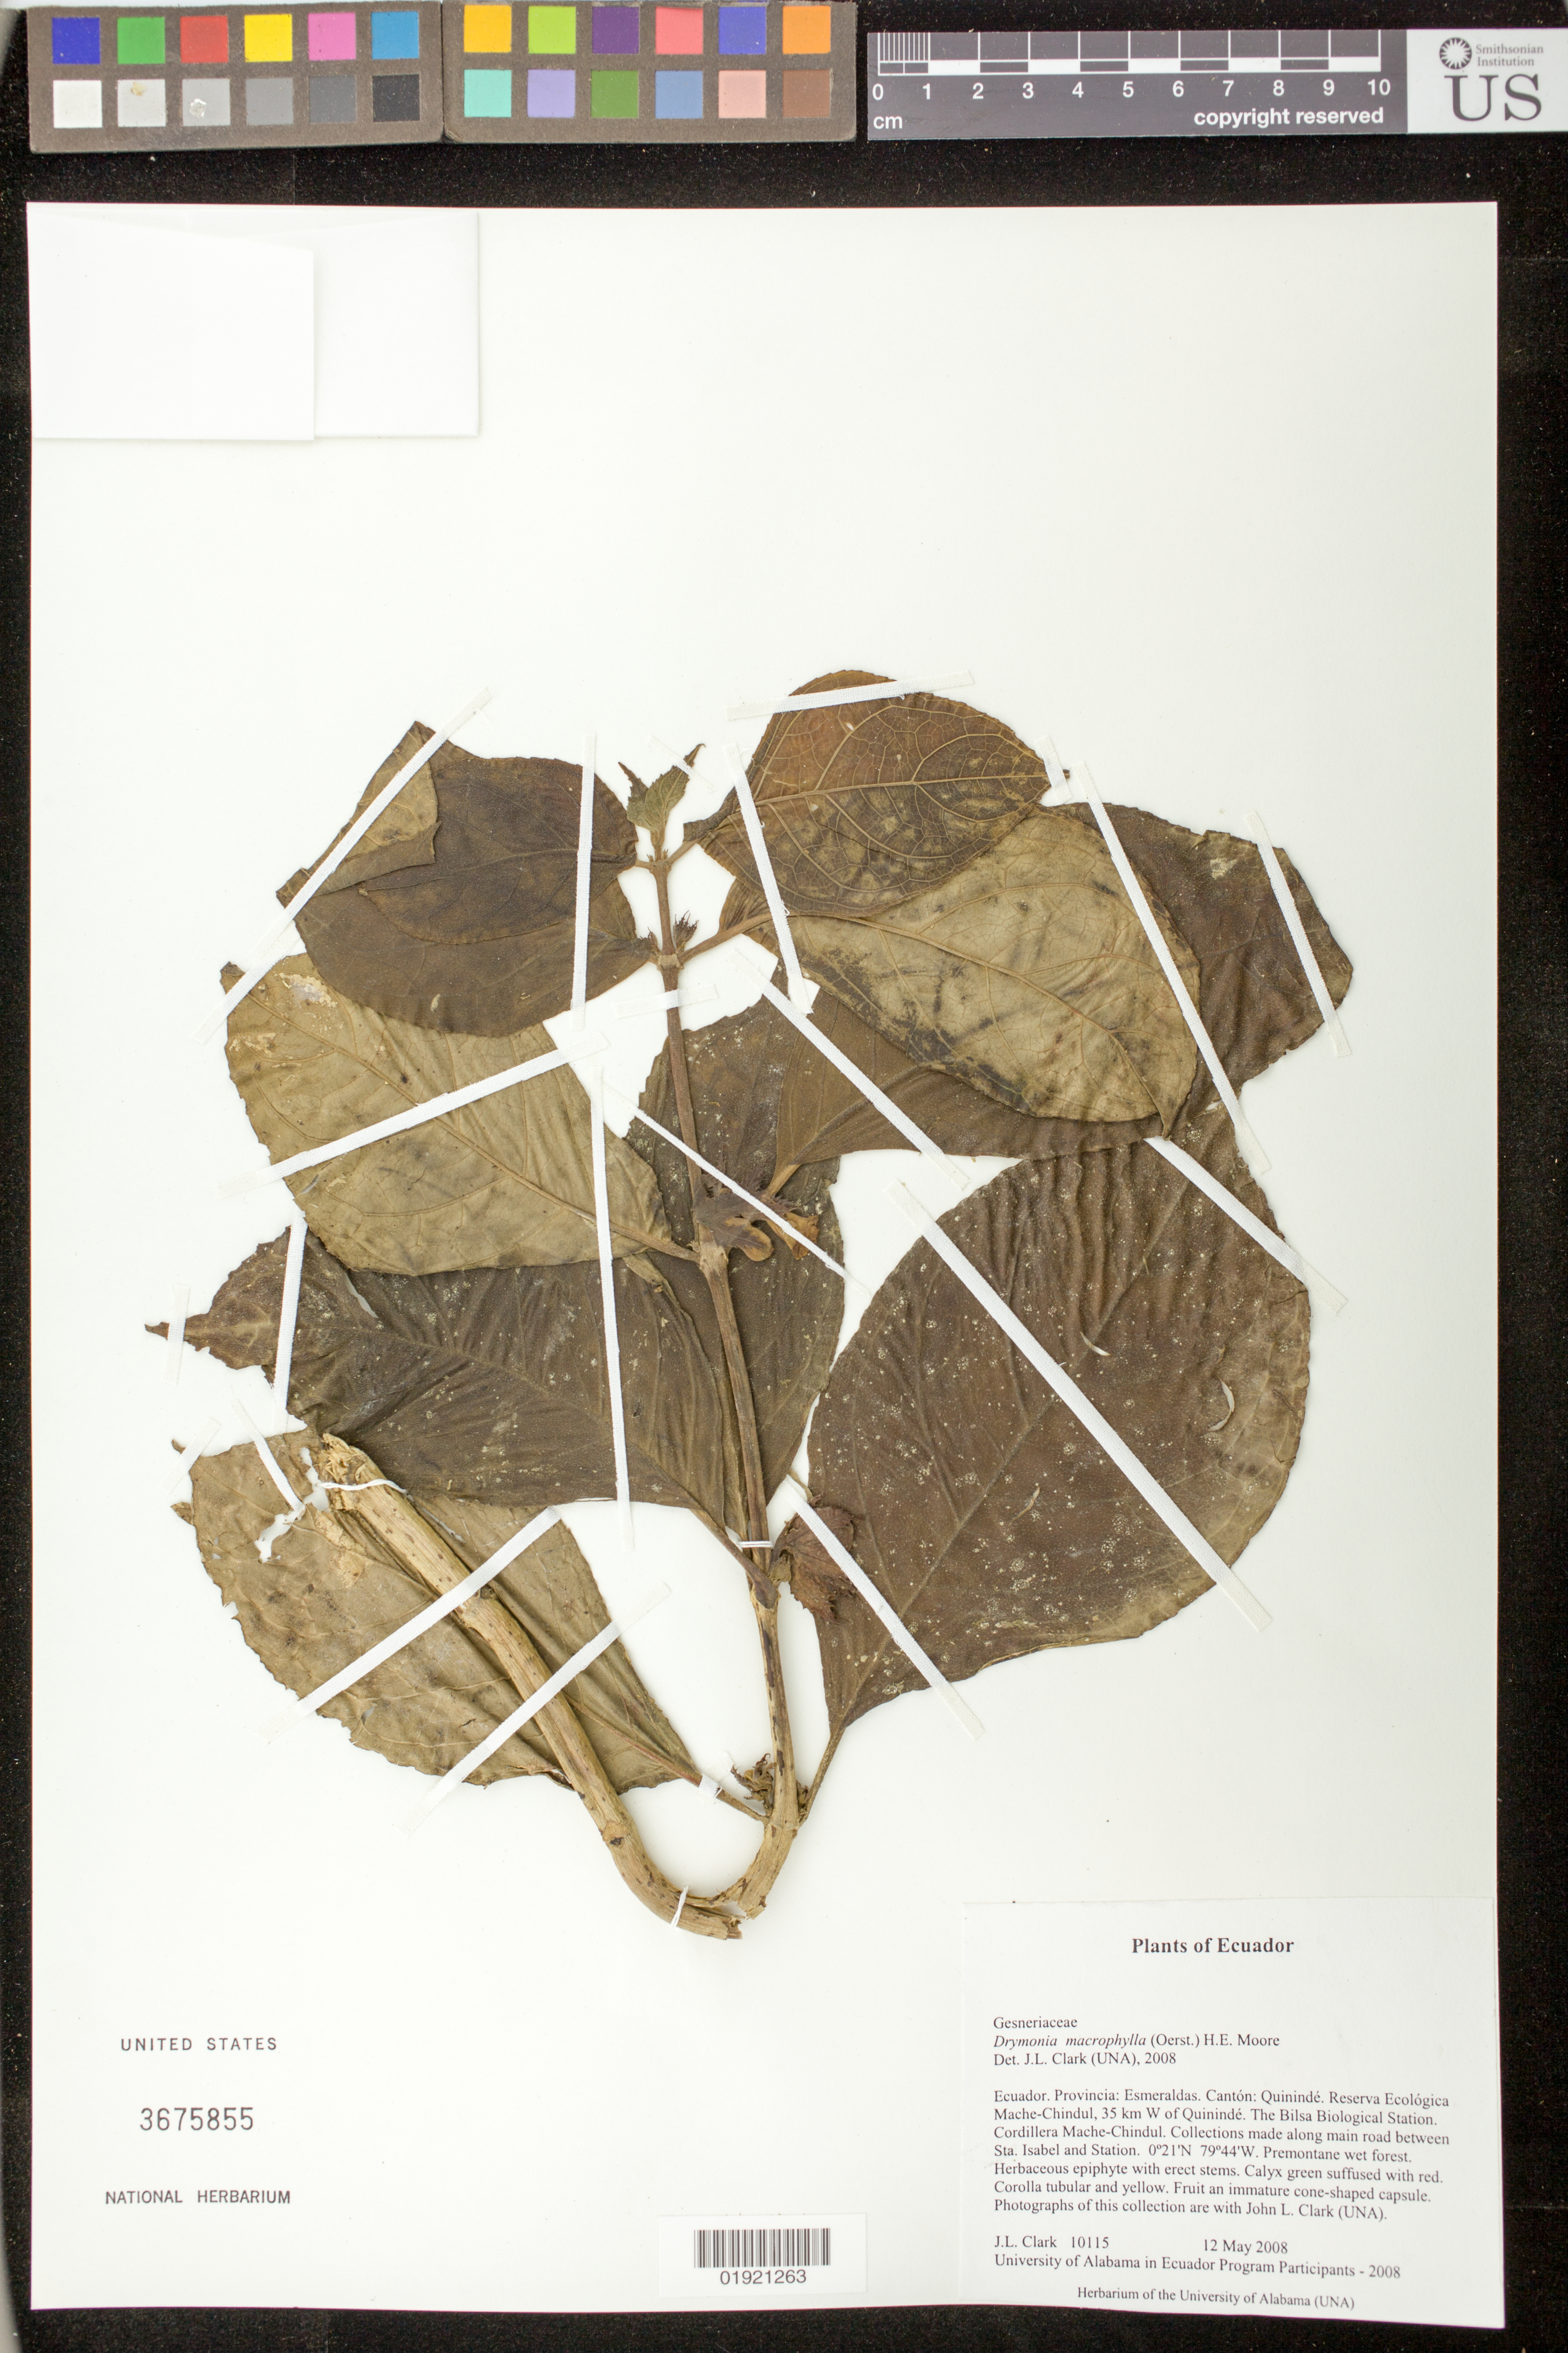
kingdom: Plantae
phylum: Tracheophyta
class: Magnoliopsida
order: Lamiales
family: Gesneriaceae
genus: Drymonia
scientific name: Drymonia macrophylla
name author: (Oerst.) H.E. Moore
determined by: Clark, J. L.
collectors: J. L. Clark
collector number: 10115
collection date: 2008-05-12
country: Ecuador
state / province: Esmeraldas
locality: Canton: Quininde. Reserva Ecologica Mache-Chindul, 35 km W of Quininde. The Bilsa Biological Station. Cordillera Mache-Chindul. Collections made along main road between Sta. Isabel and Station.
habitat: Premontane wet forest.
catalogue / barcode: US 3675855